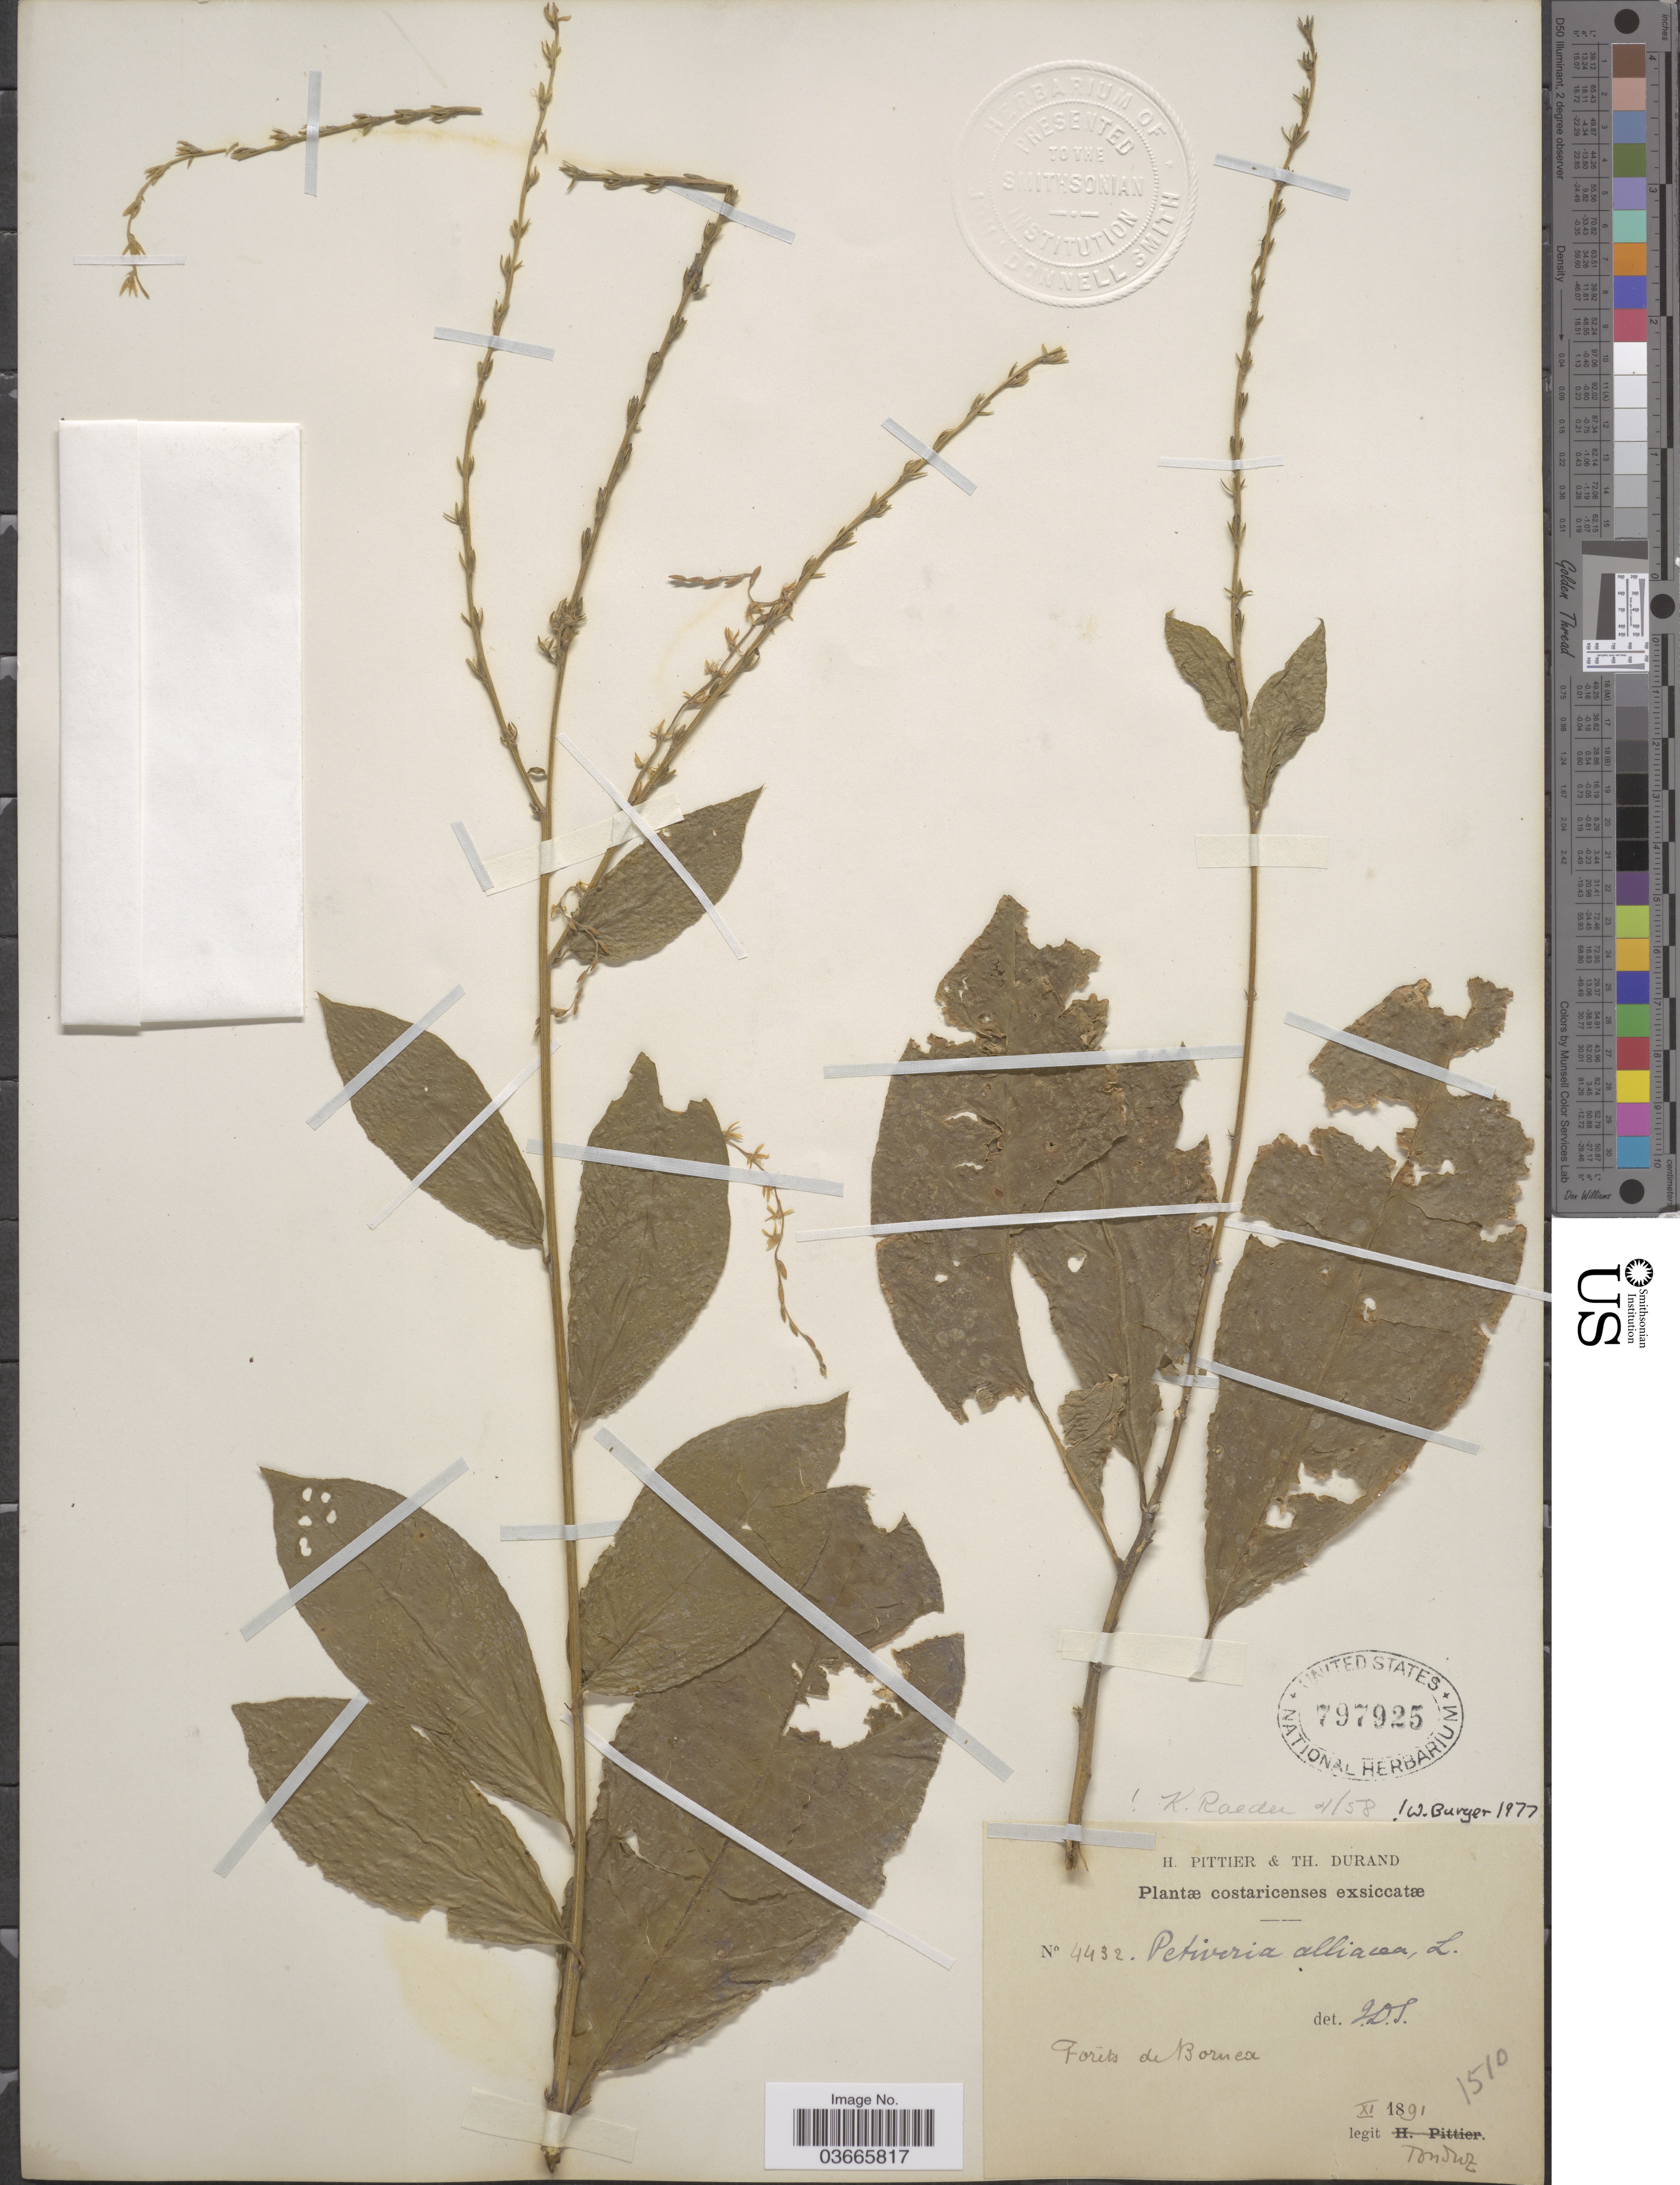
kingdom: Plantae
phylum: Tracheophyta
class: Magnoliopsida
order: Caryophyllales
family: Phytolaccaceae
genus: Petiveria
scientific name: Petiveria alliacea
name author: L.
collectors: Tonduz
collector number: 4432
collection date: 1891-11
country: Costa Rica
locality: Forêts de Boruca.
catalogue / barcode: US 797925